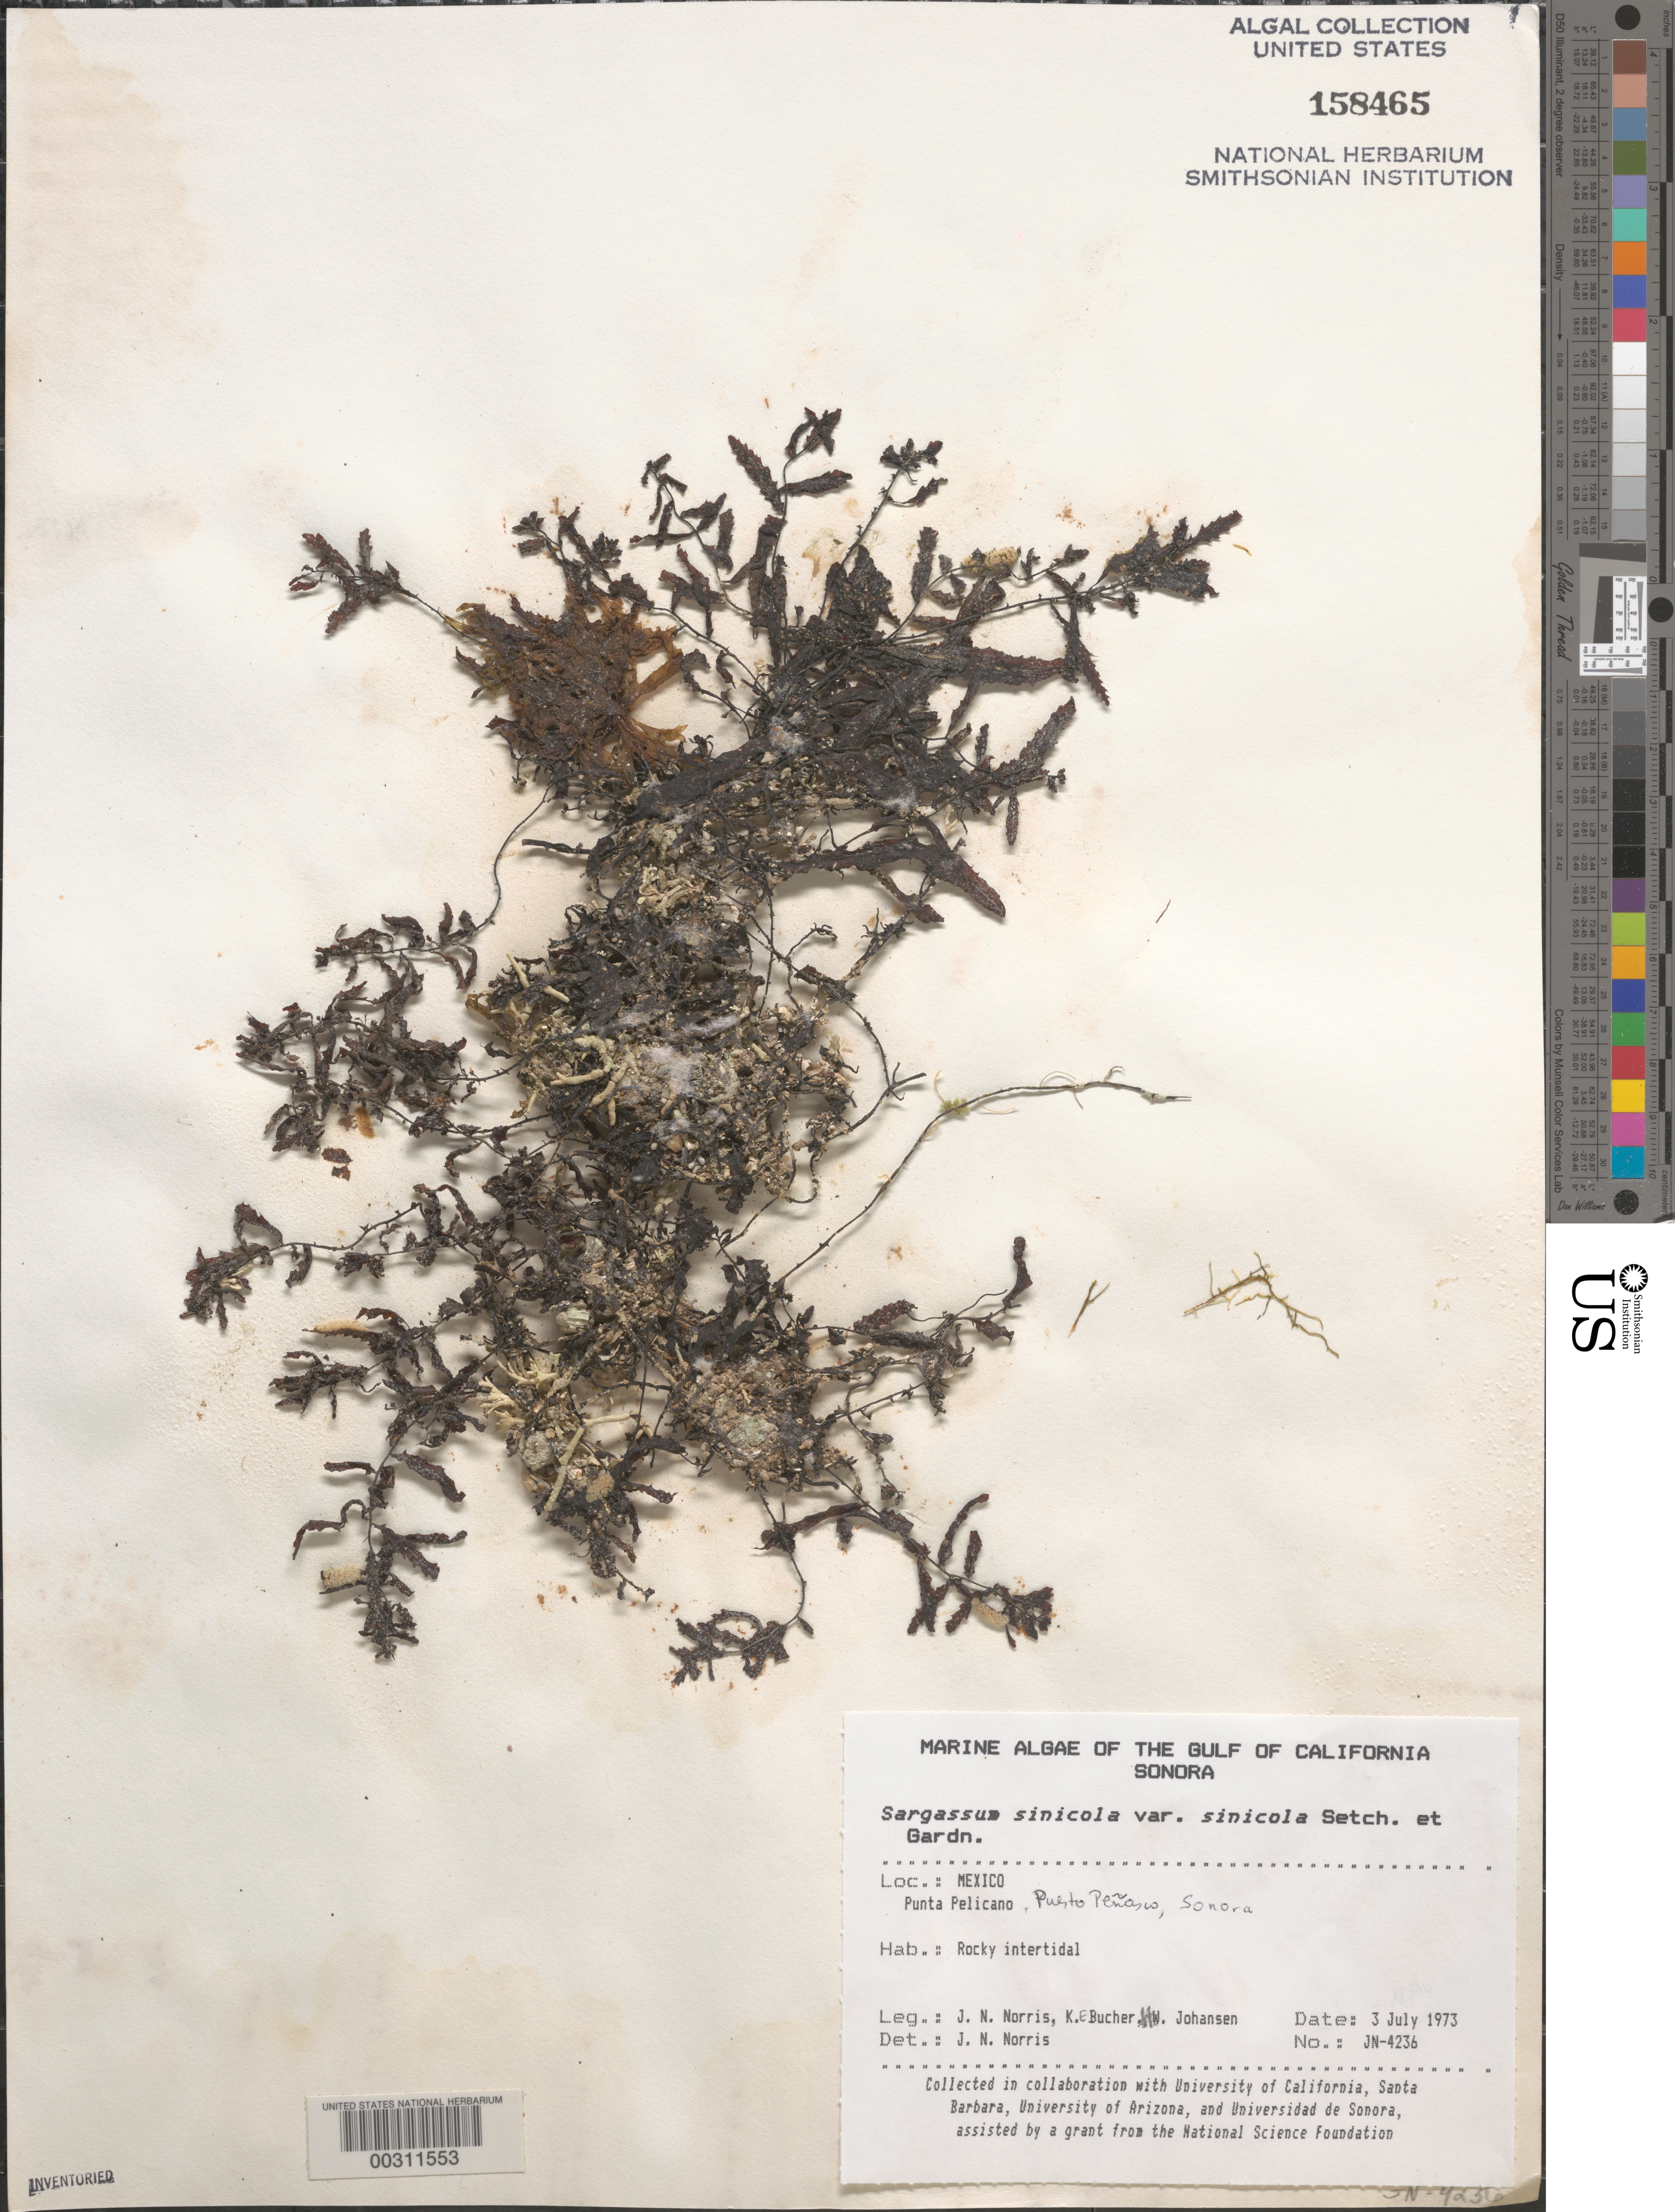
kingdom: Chromista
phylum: Ochrophyta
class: Phaeophyceae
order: Fucales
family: Sargassaceae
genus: Sargassum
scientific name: Sargassum sinicola var. sinicola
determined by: Norris, James N.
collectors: J. N. Norris, K. E. Bucher & H. Johansen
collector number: JN-4236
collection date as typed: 03 Jul 1973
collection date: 1973-07-03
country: Mexico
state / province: Sonora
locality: Punta Pelicano, Puerto Penasco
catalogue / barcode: US 158465